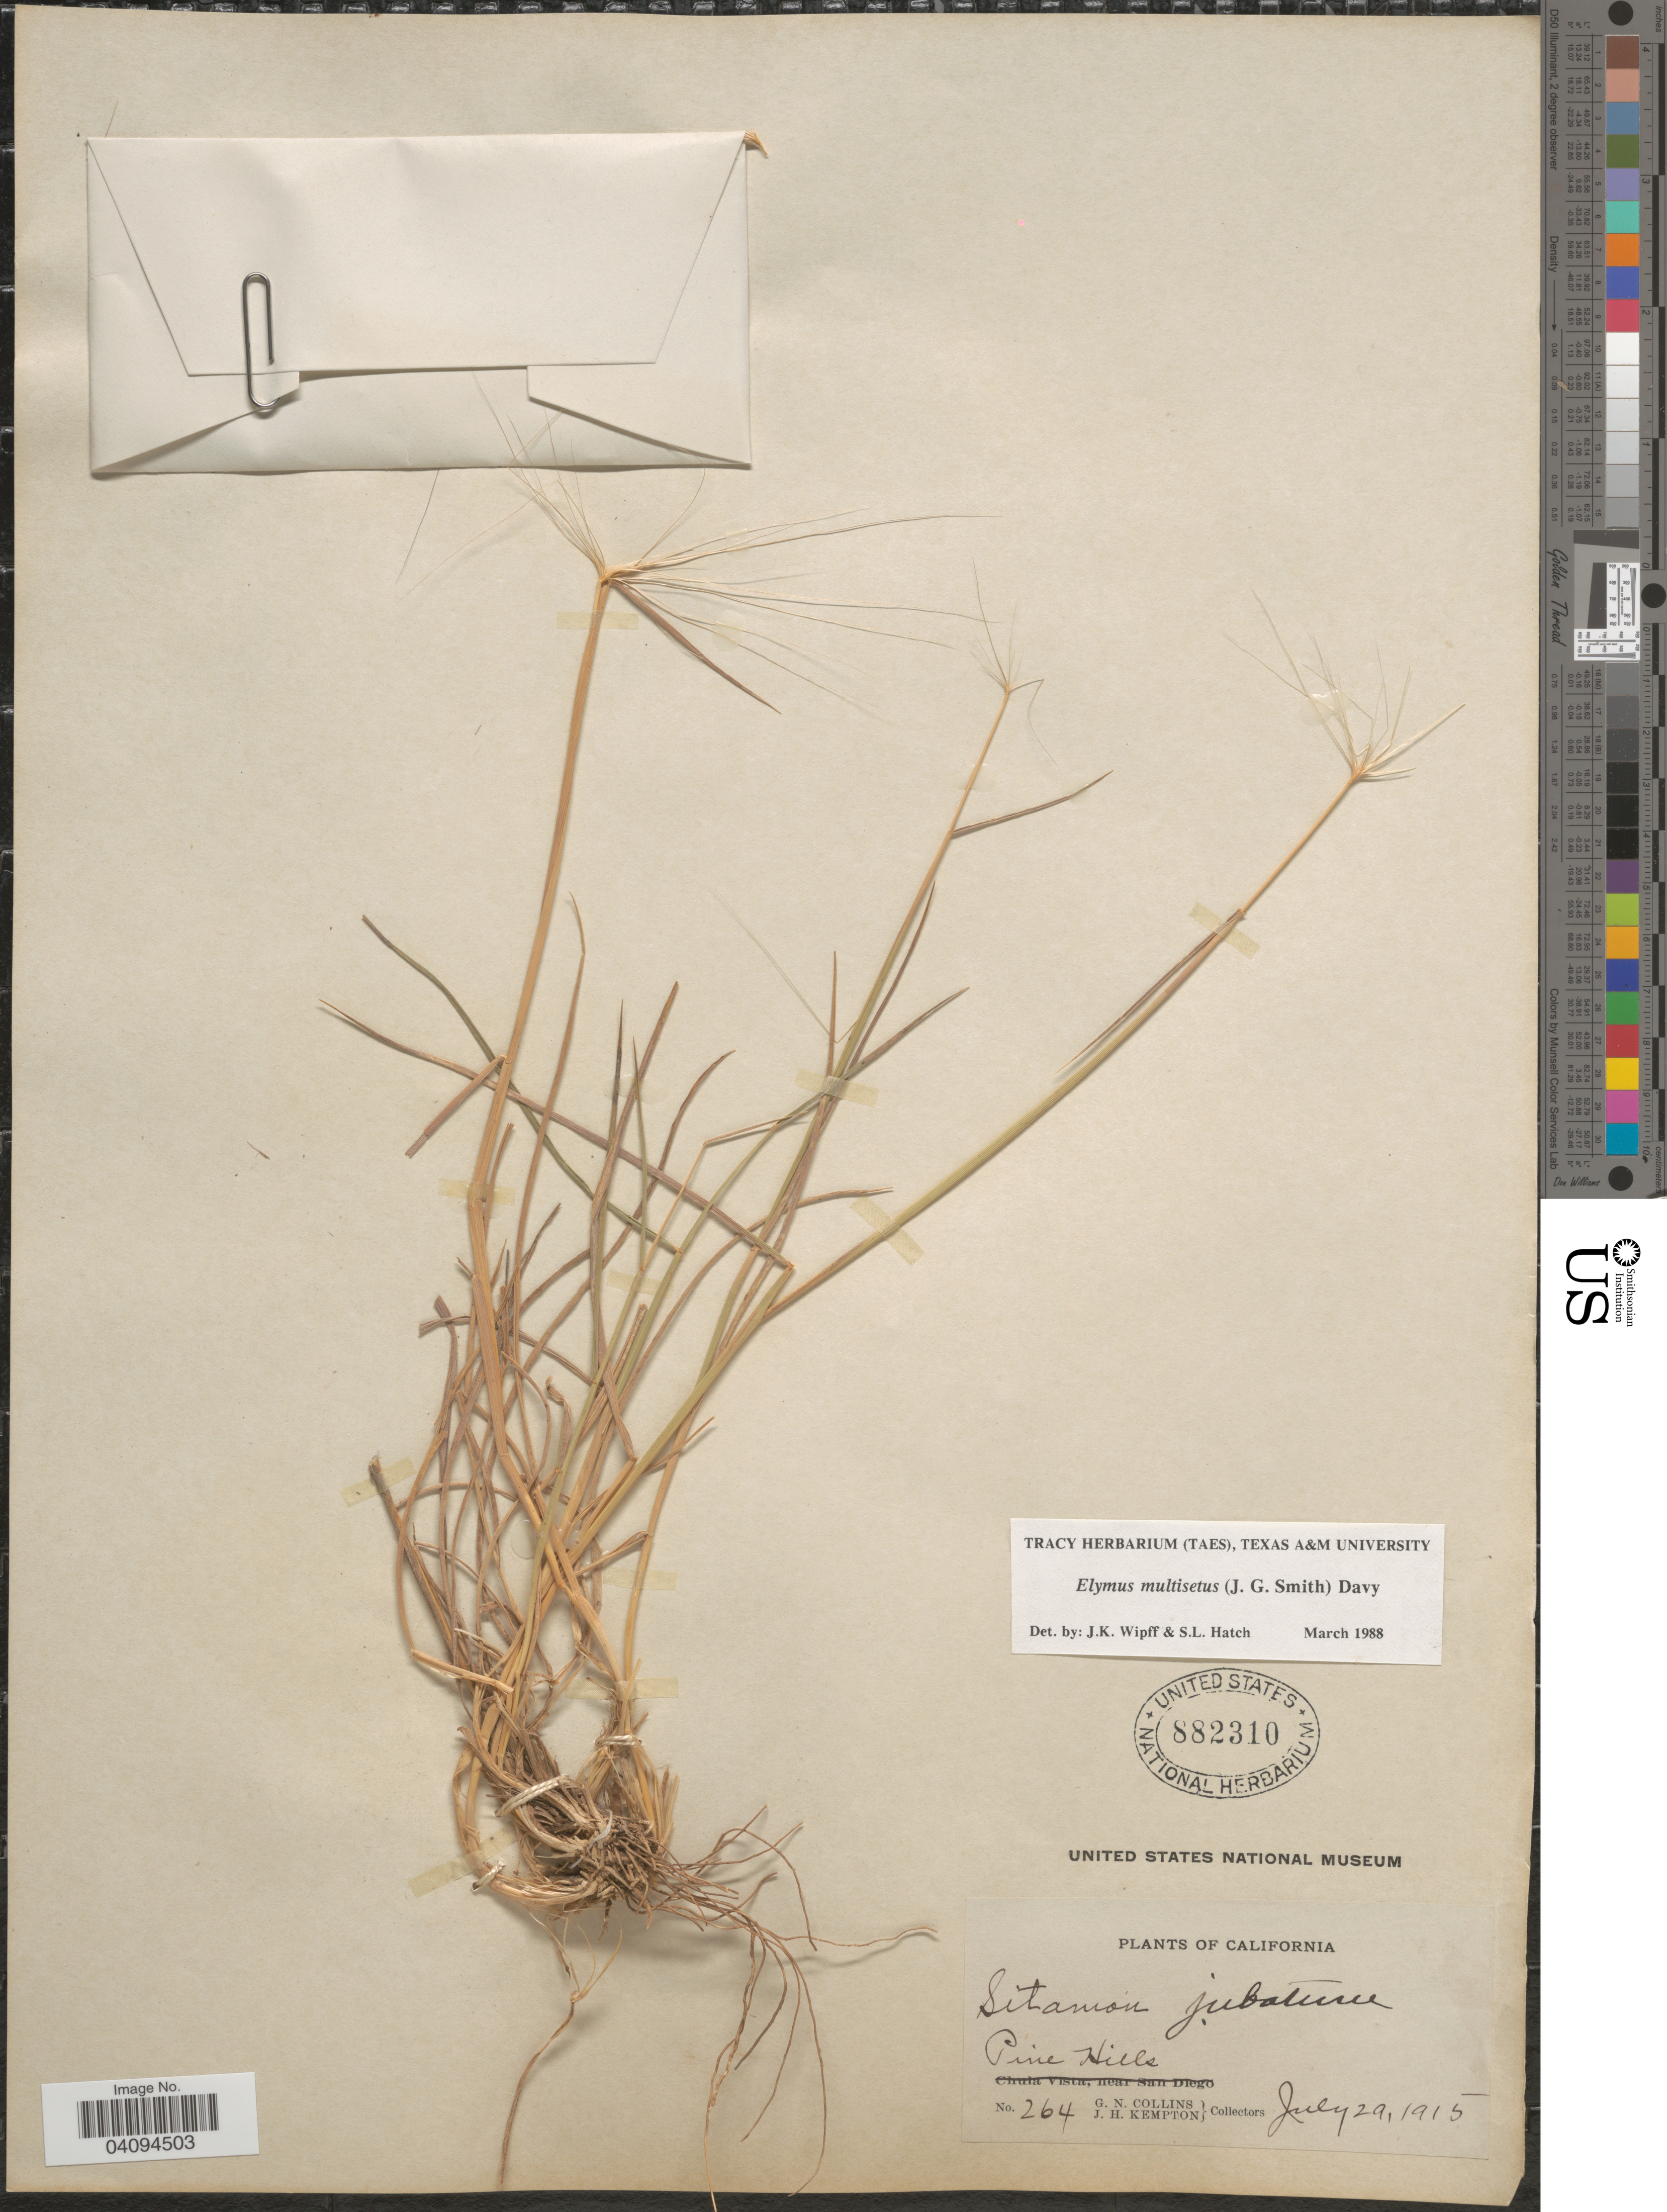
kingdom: Plantae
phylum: Tracheophyta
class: Liliopsida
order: Poales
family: Poaceae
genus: Elymus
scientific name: Elymus multisetus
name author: (J.G. Sm.) Burtt Davy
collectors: G. Collins & J. H. Kempton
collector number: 264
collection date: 1915-07-29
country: United States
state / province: California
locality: Pine Hills.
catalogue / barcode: US 882310